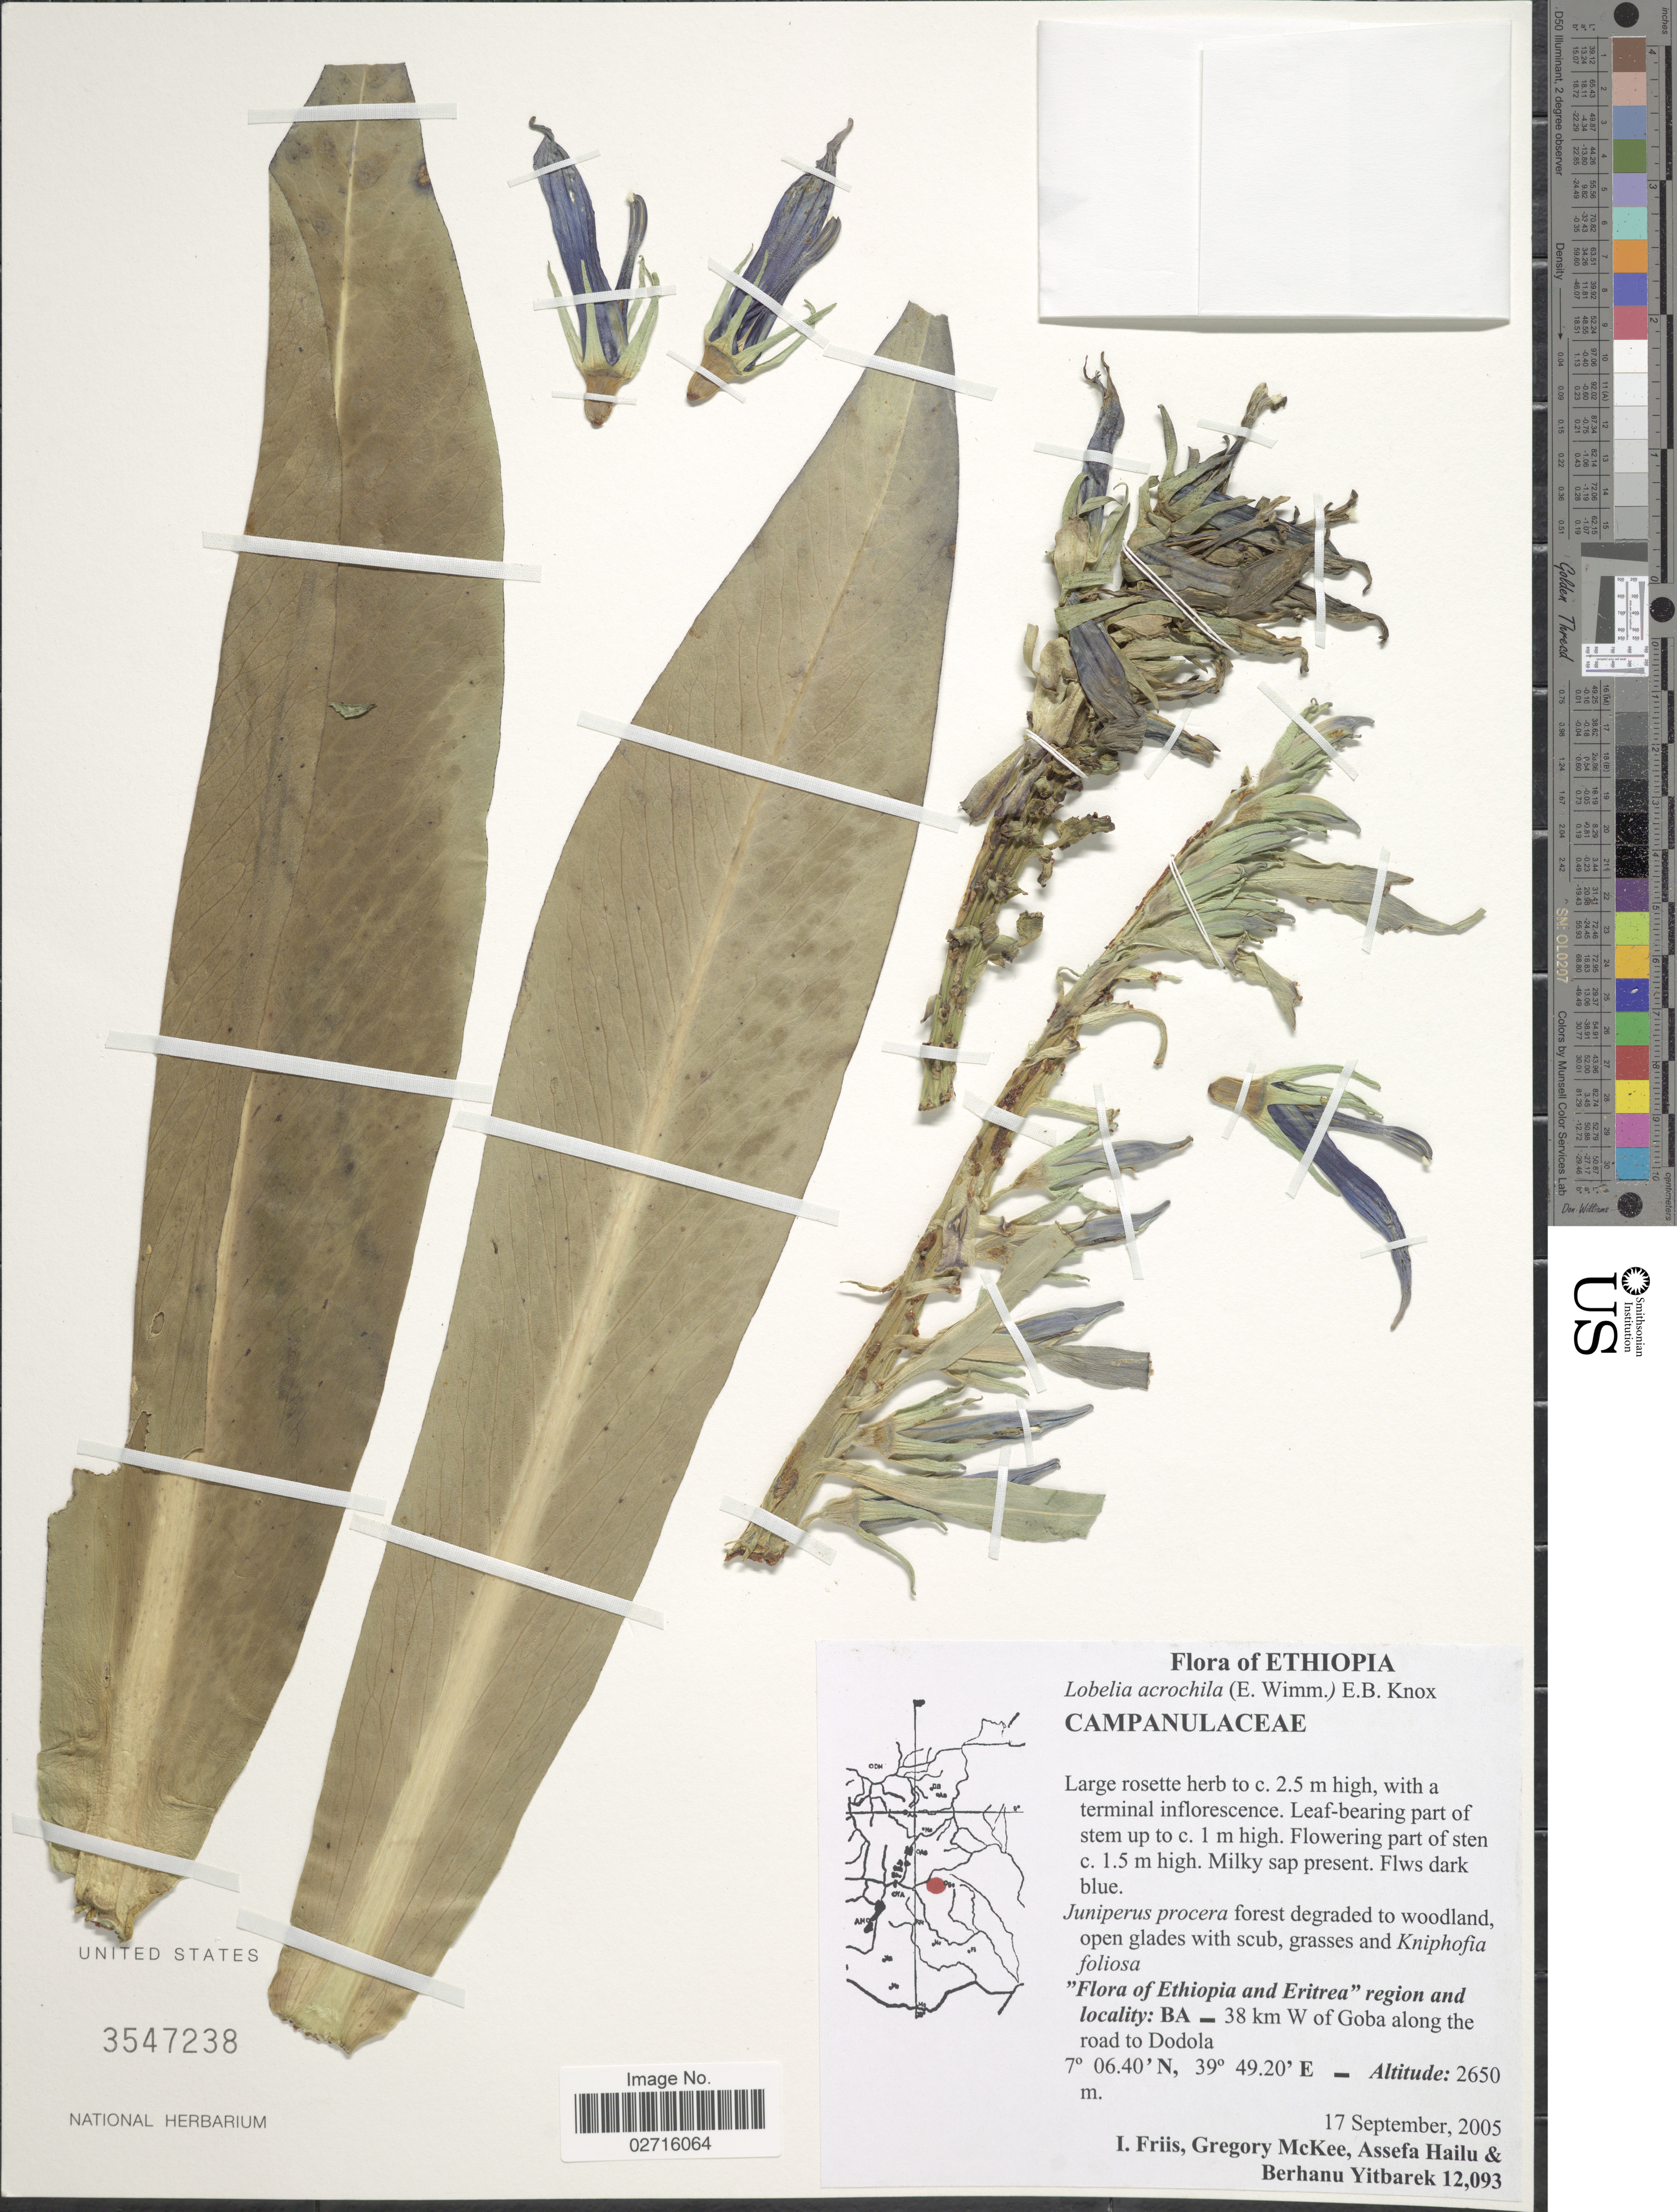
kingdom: Plantae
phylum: Tracheophyta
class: Magnoliopsida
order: Asterales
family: Campanulaceae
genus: Lobelia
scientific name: Lobelia acrochila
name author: (E. Wimm.) E.B. Knox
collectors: I. Friis, G. S. McKee, A. Hailu & B. Yitbarek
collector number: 12093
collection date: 2005-09-17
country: Ethiopia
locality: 'Ethiopia and Eritrea' region and locality: BA - 38 km W of Goba along the road to Dodola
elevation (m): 2650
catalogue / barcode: US 3547238